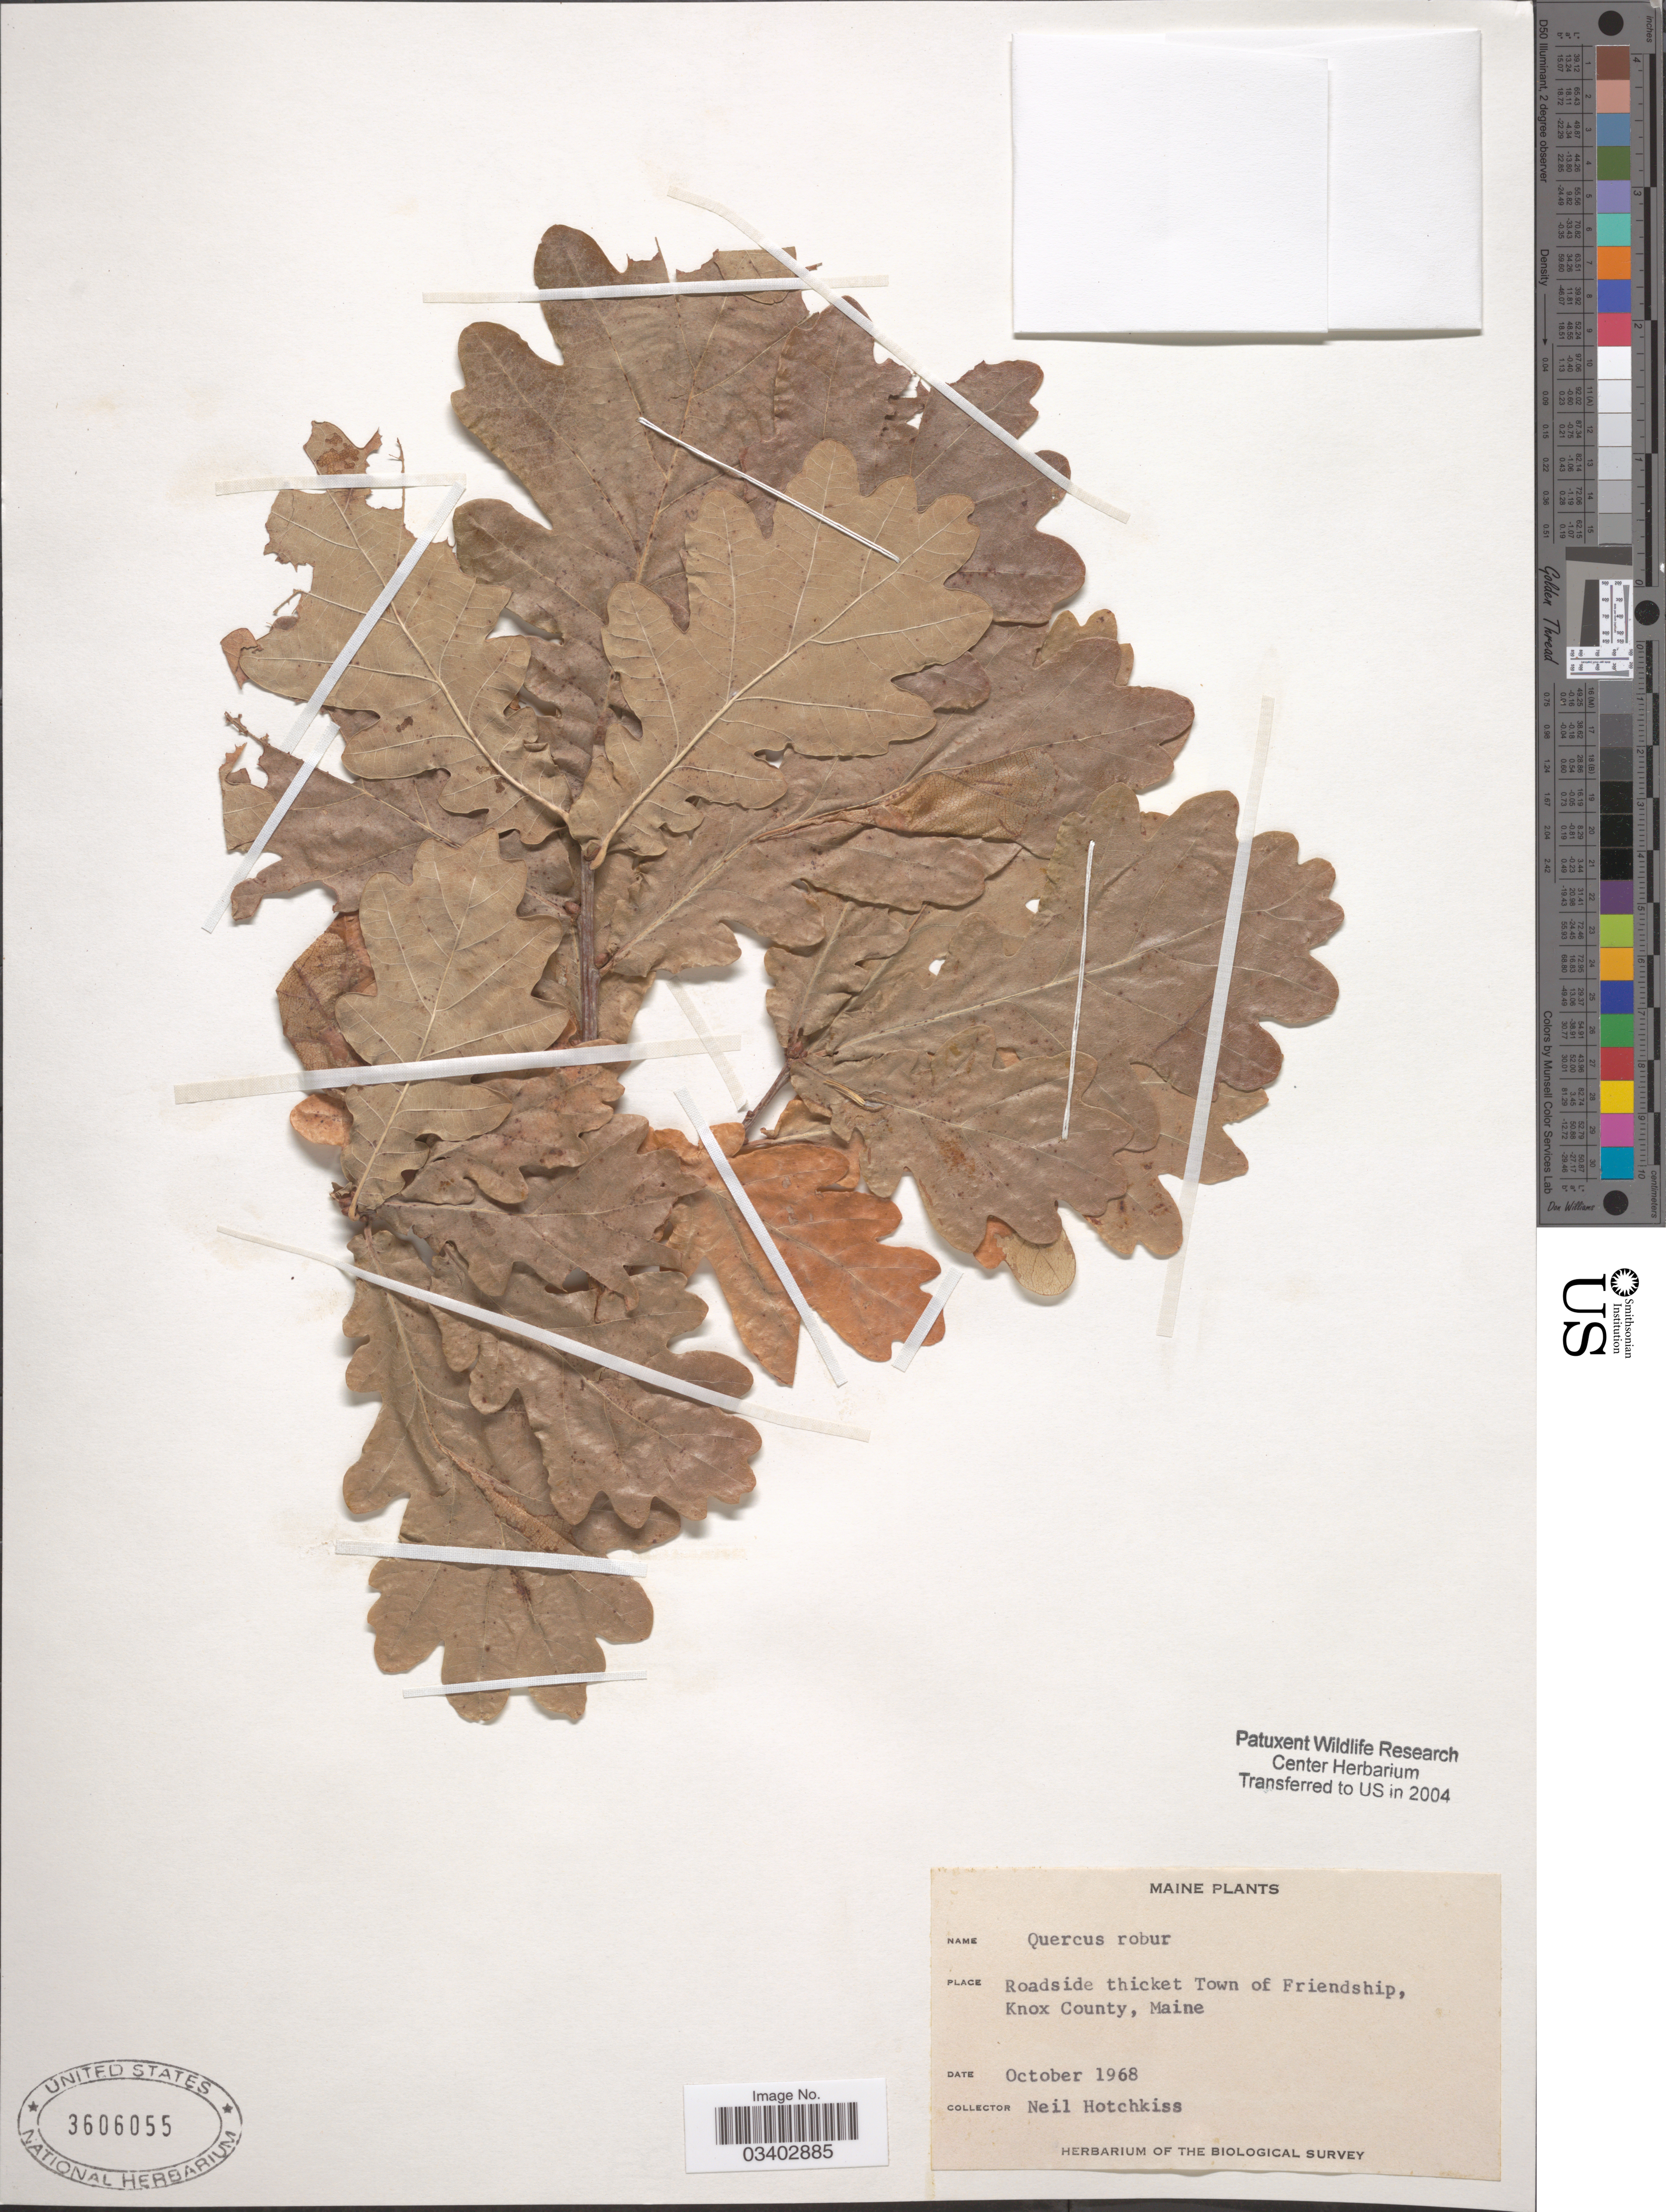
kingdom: Plantae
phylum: Tracheophyta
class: Magnoliopsida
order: Fagales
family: Fagaceae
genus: Quercus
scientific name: Quercus robur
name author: L.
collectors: N. Hotchkiss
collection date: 1968-10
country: United States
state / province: Maine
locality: Roadside thicket Town of Friendship, Knox County.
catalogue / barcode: US 3606055